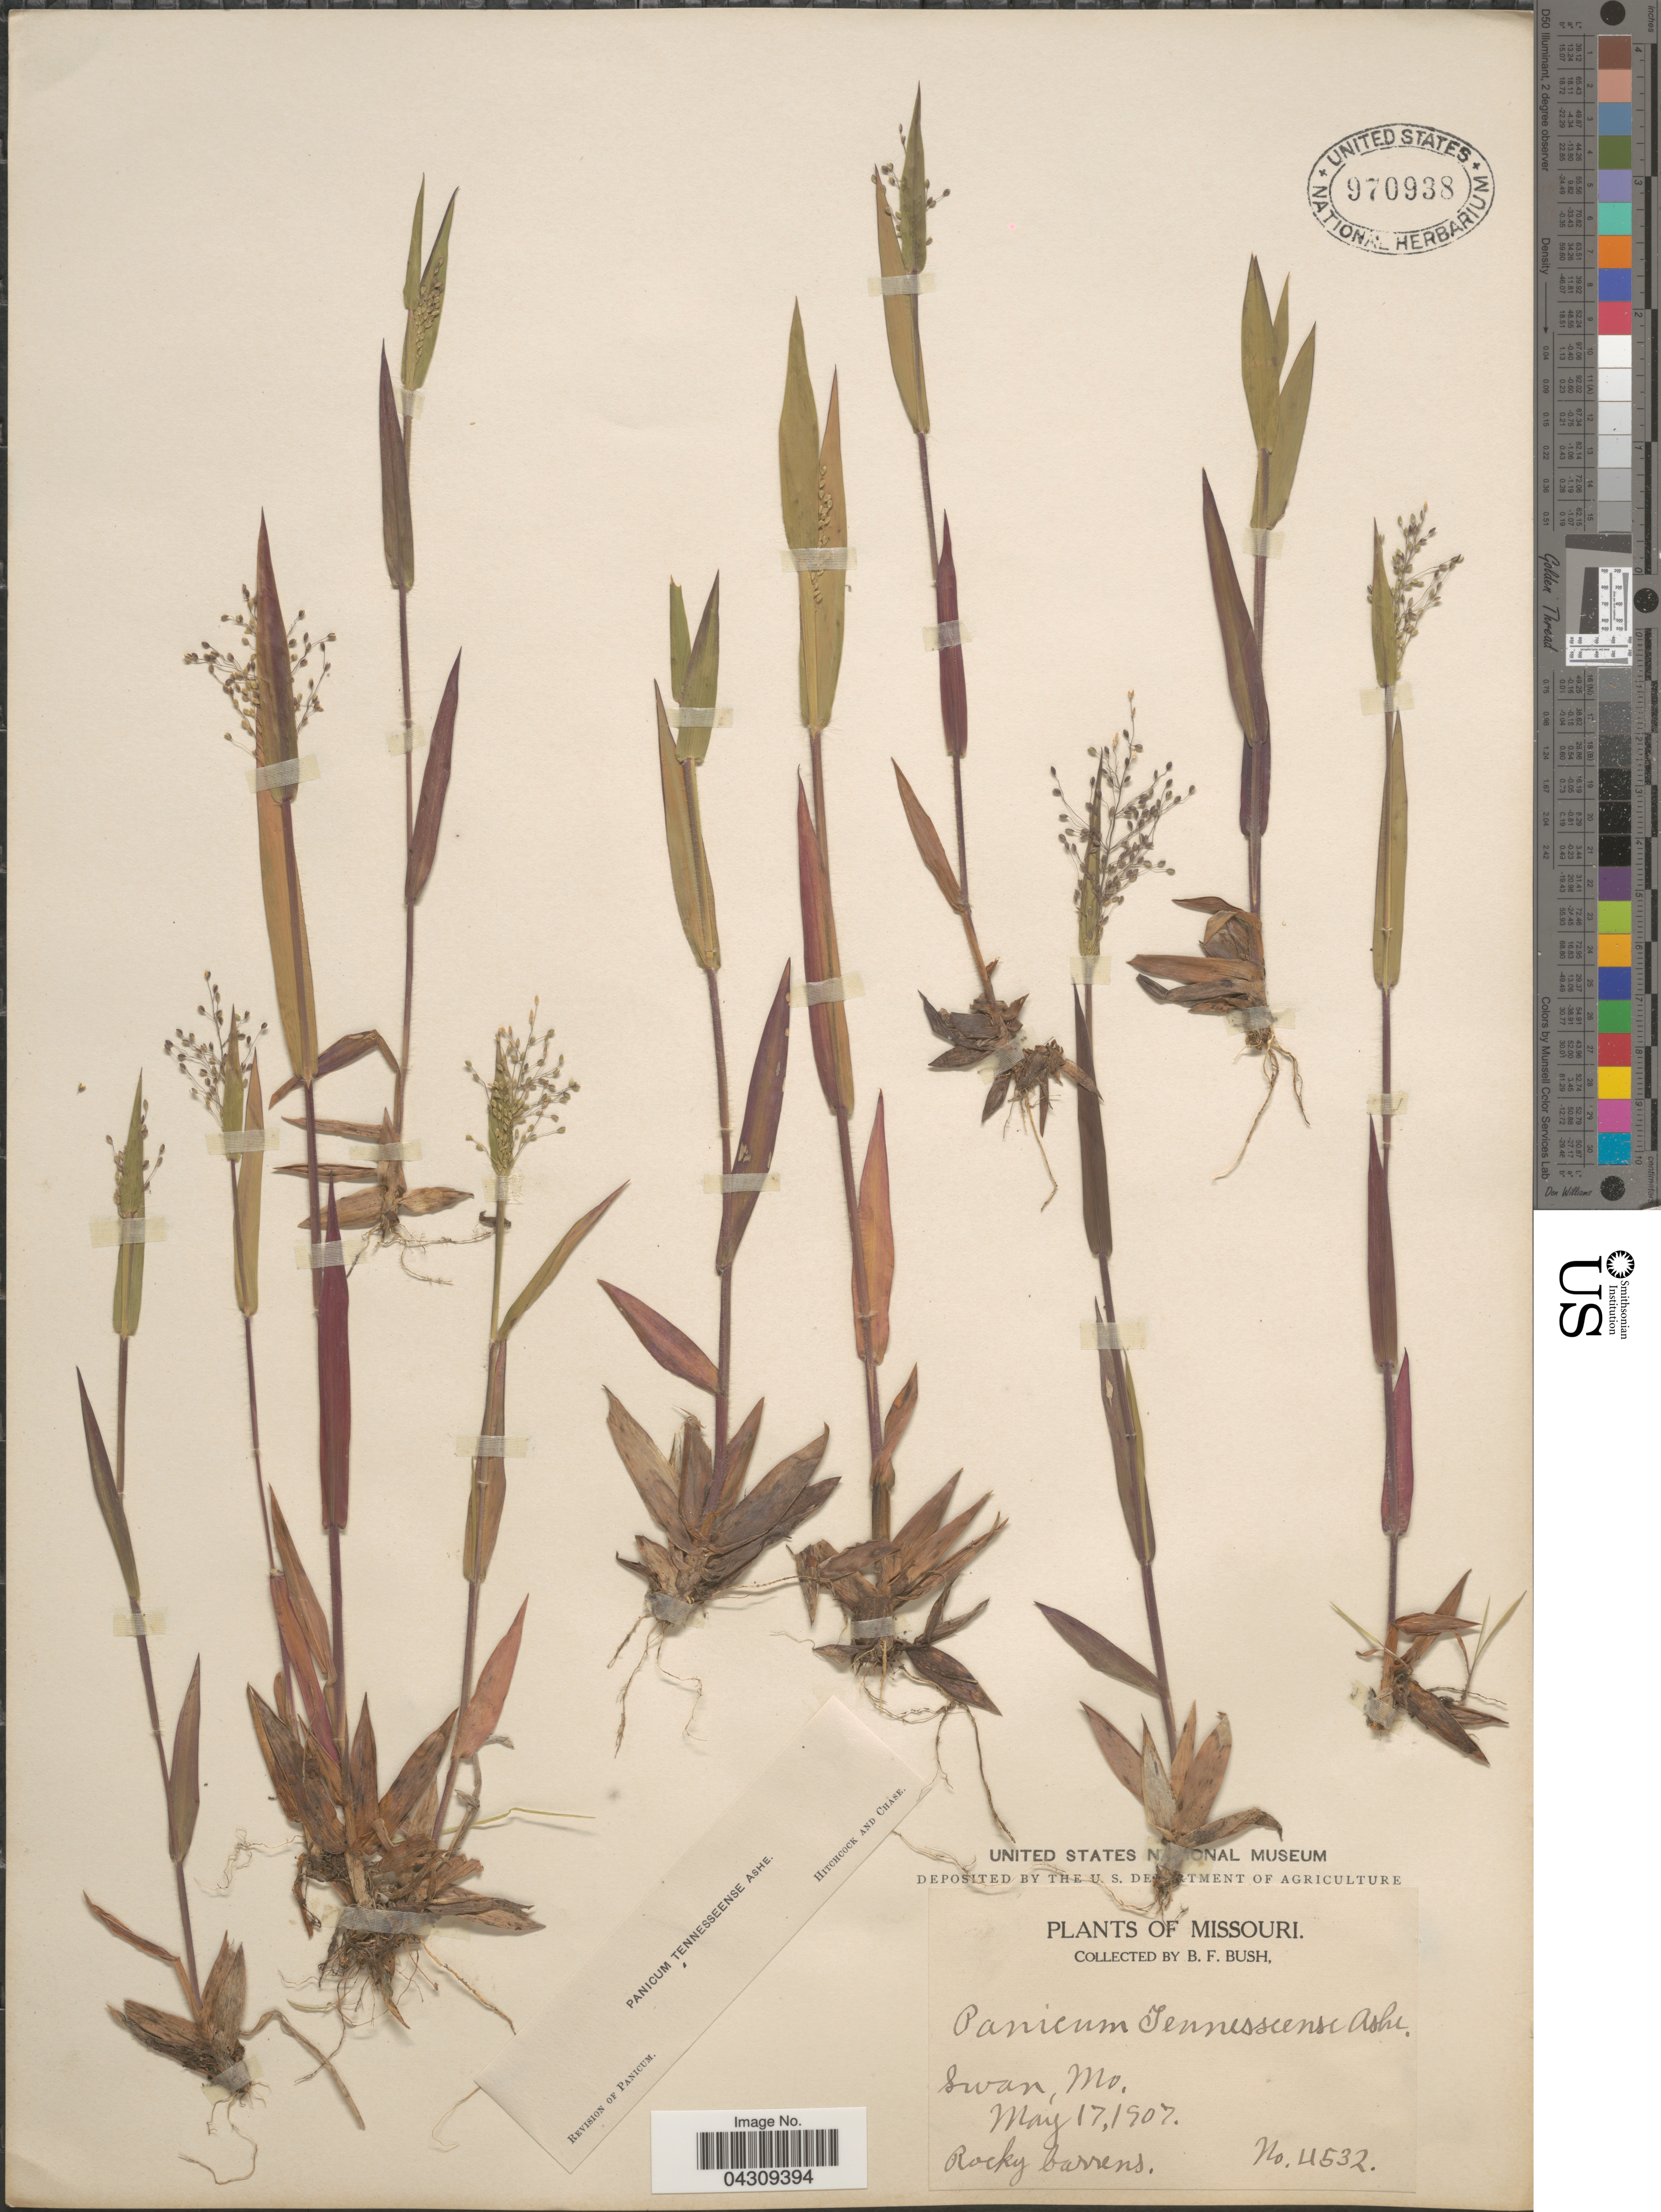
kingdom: Plantae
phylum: Tracheophyta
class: Liliopsida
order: Poales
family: Poaceae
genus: Dichanthelium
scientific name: Dichanthelium acuminatum var. acuminatum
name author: (Sw.) Gould & C.A. Clark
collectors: B. F. Bush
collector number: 4532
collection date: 1907-05-17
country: United States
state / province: Missouri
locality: Swan, Rocky barrens.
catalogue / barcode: US 970938